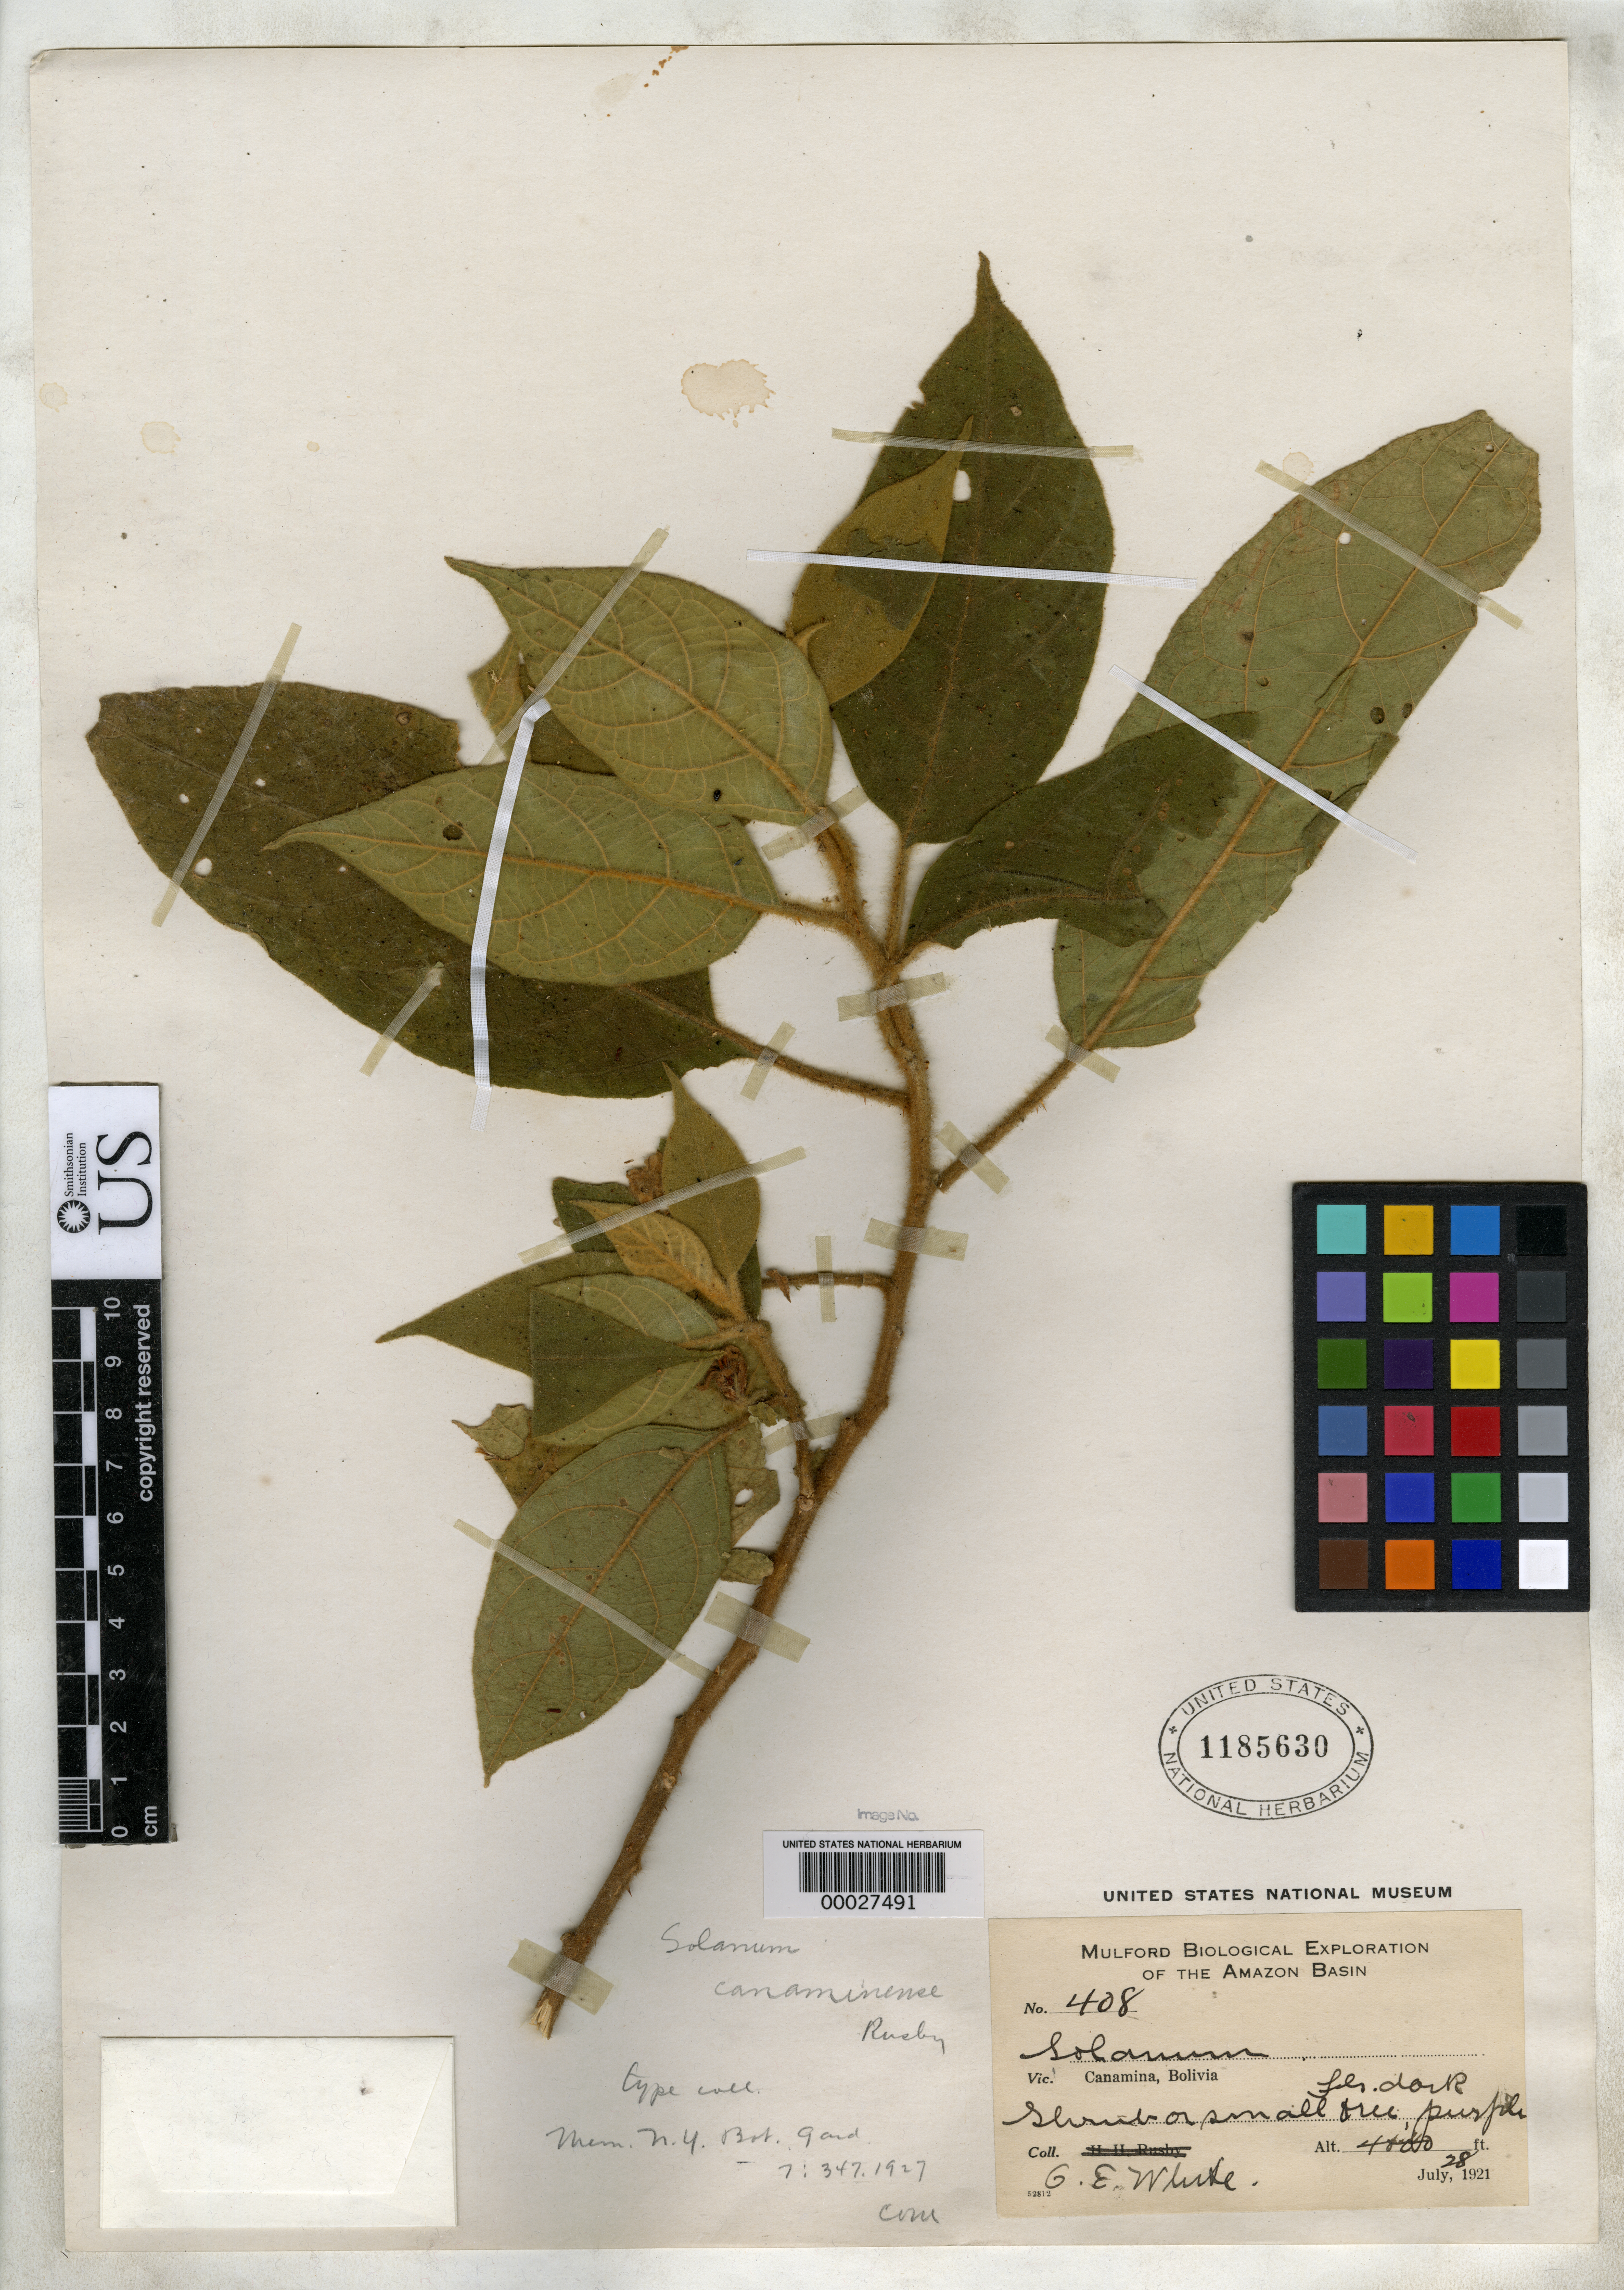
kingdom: Plantae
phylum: Tracheophyta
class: Magnoliopsida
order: Solanales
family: Solanaceae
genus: Solanum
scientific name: Solanum canaminense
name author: Rusby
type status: Isotype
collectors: O. E. White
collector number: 408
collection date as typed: July 28, 1921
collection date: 1921-07-28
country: Bolivia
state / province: La Paz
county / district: Inquisivi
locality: Cañamina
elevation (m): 1219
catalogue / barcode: US 1185630